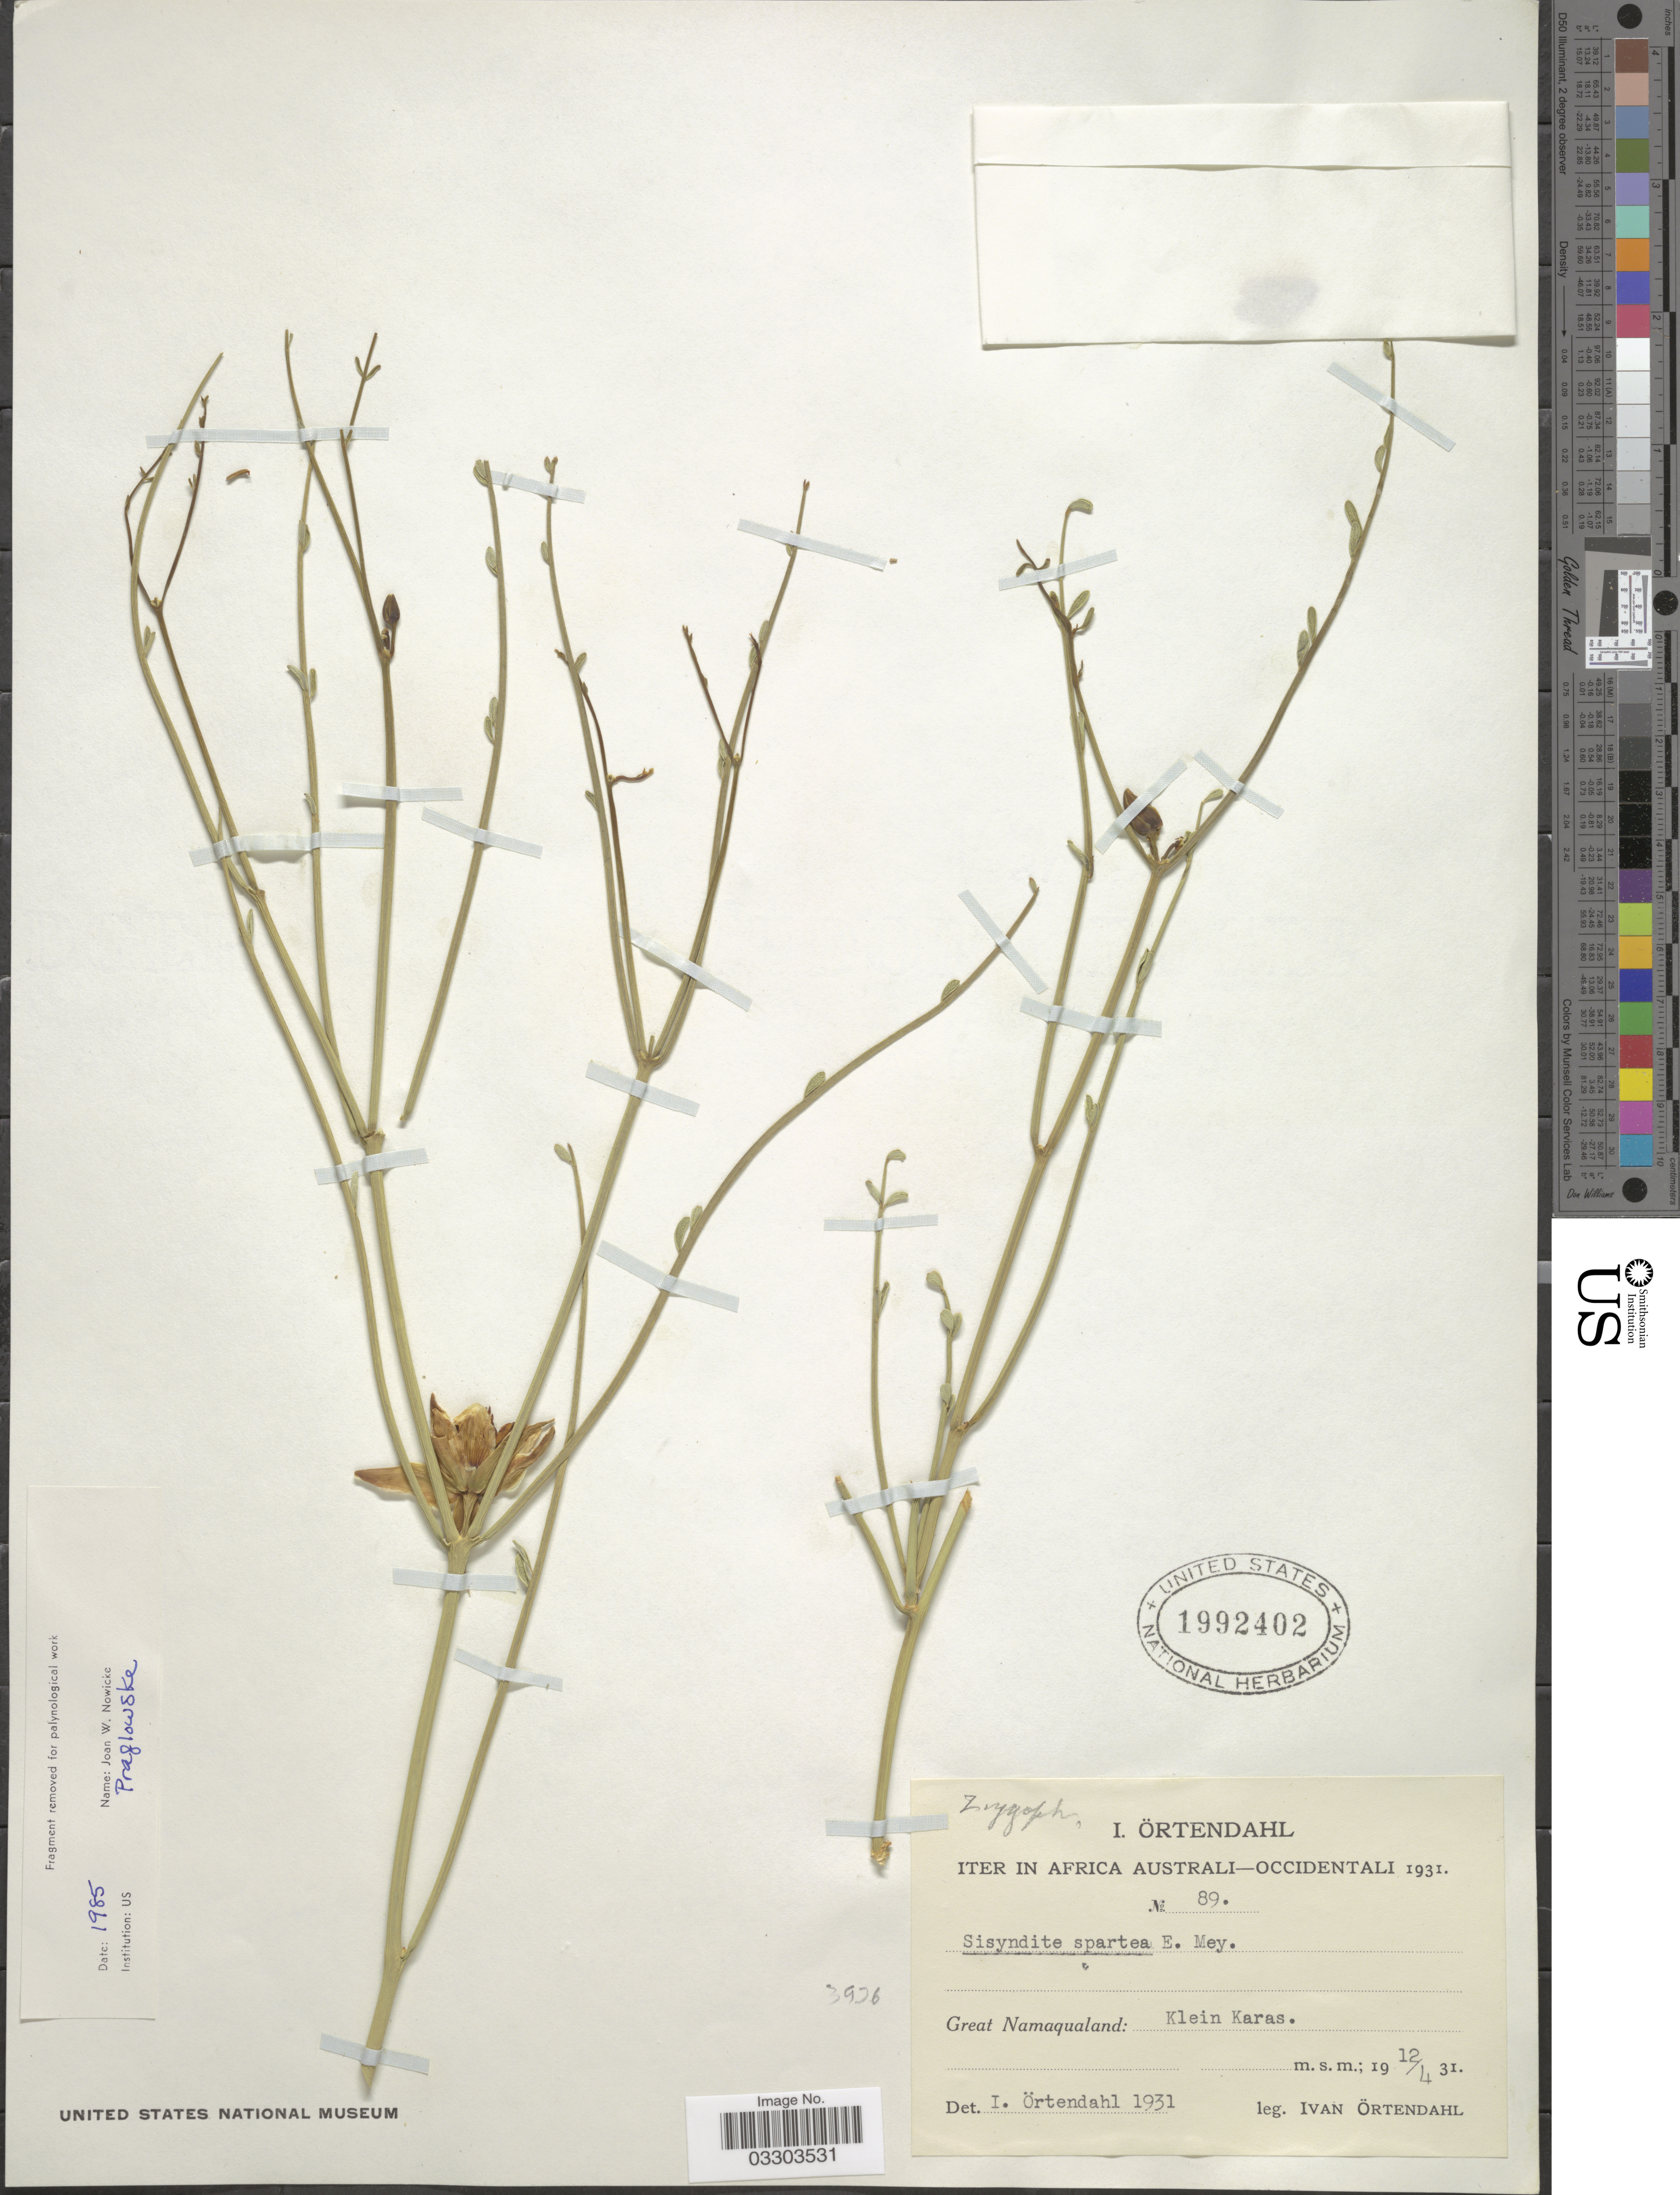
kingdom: Plantae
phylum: Tracheophyta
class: Magnoliopsida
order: Zygophyllales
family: Zygophyllaceae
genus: Sisyndite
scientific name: Sisyndite spartea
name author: E. Mey. ex Sond.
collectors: I. Ortendahl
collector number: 89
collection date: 1931-04-12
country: Namibia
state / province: Karas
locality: Iter in Africa Australi-Occidentali. Great Namaqualand: Klein Karas.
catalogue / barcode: US 1992402